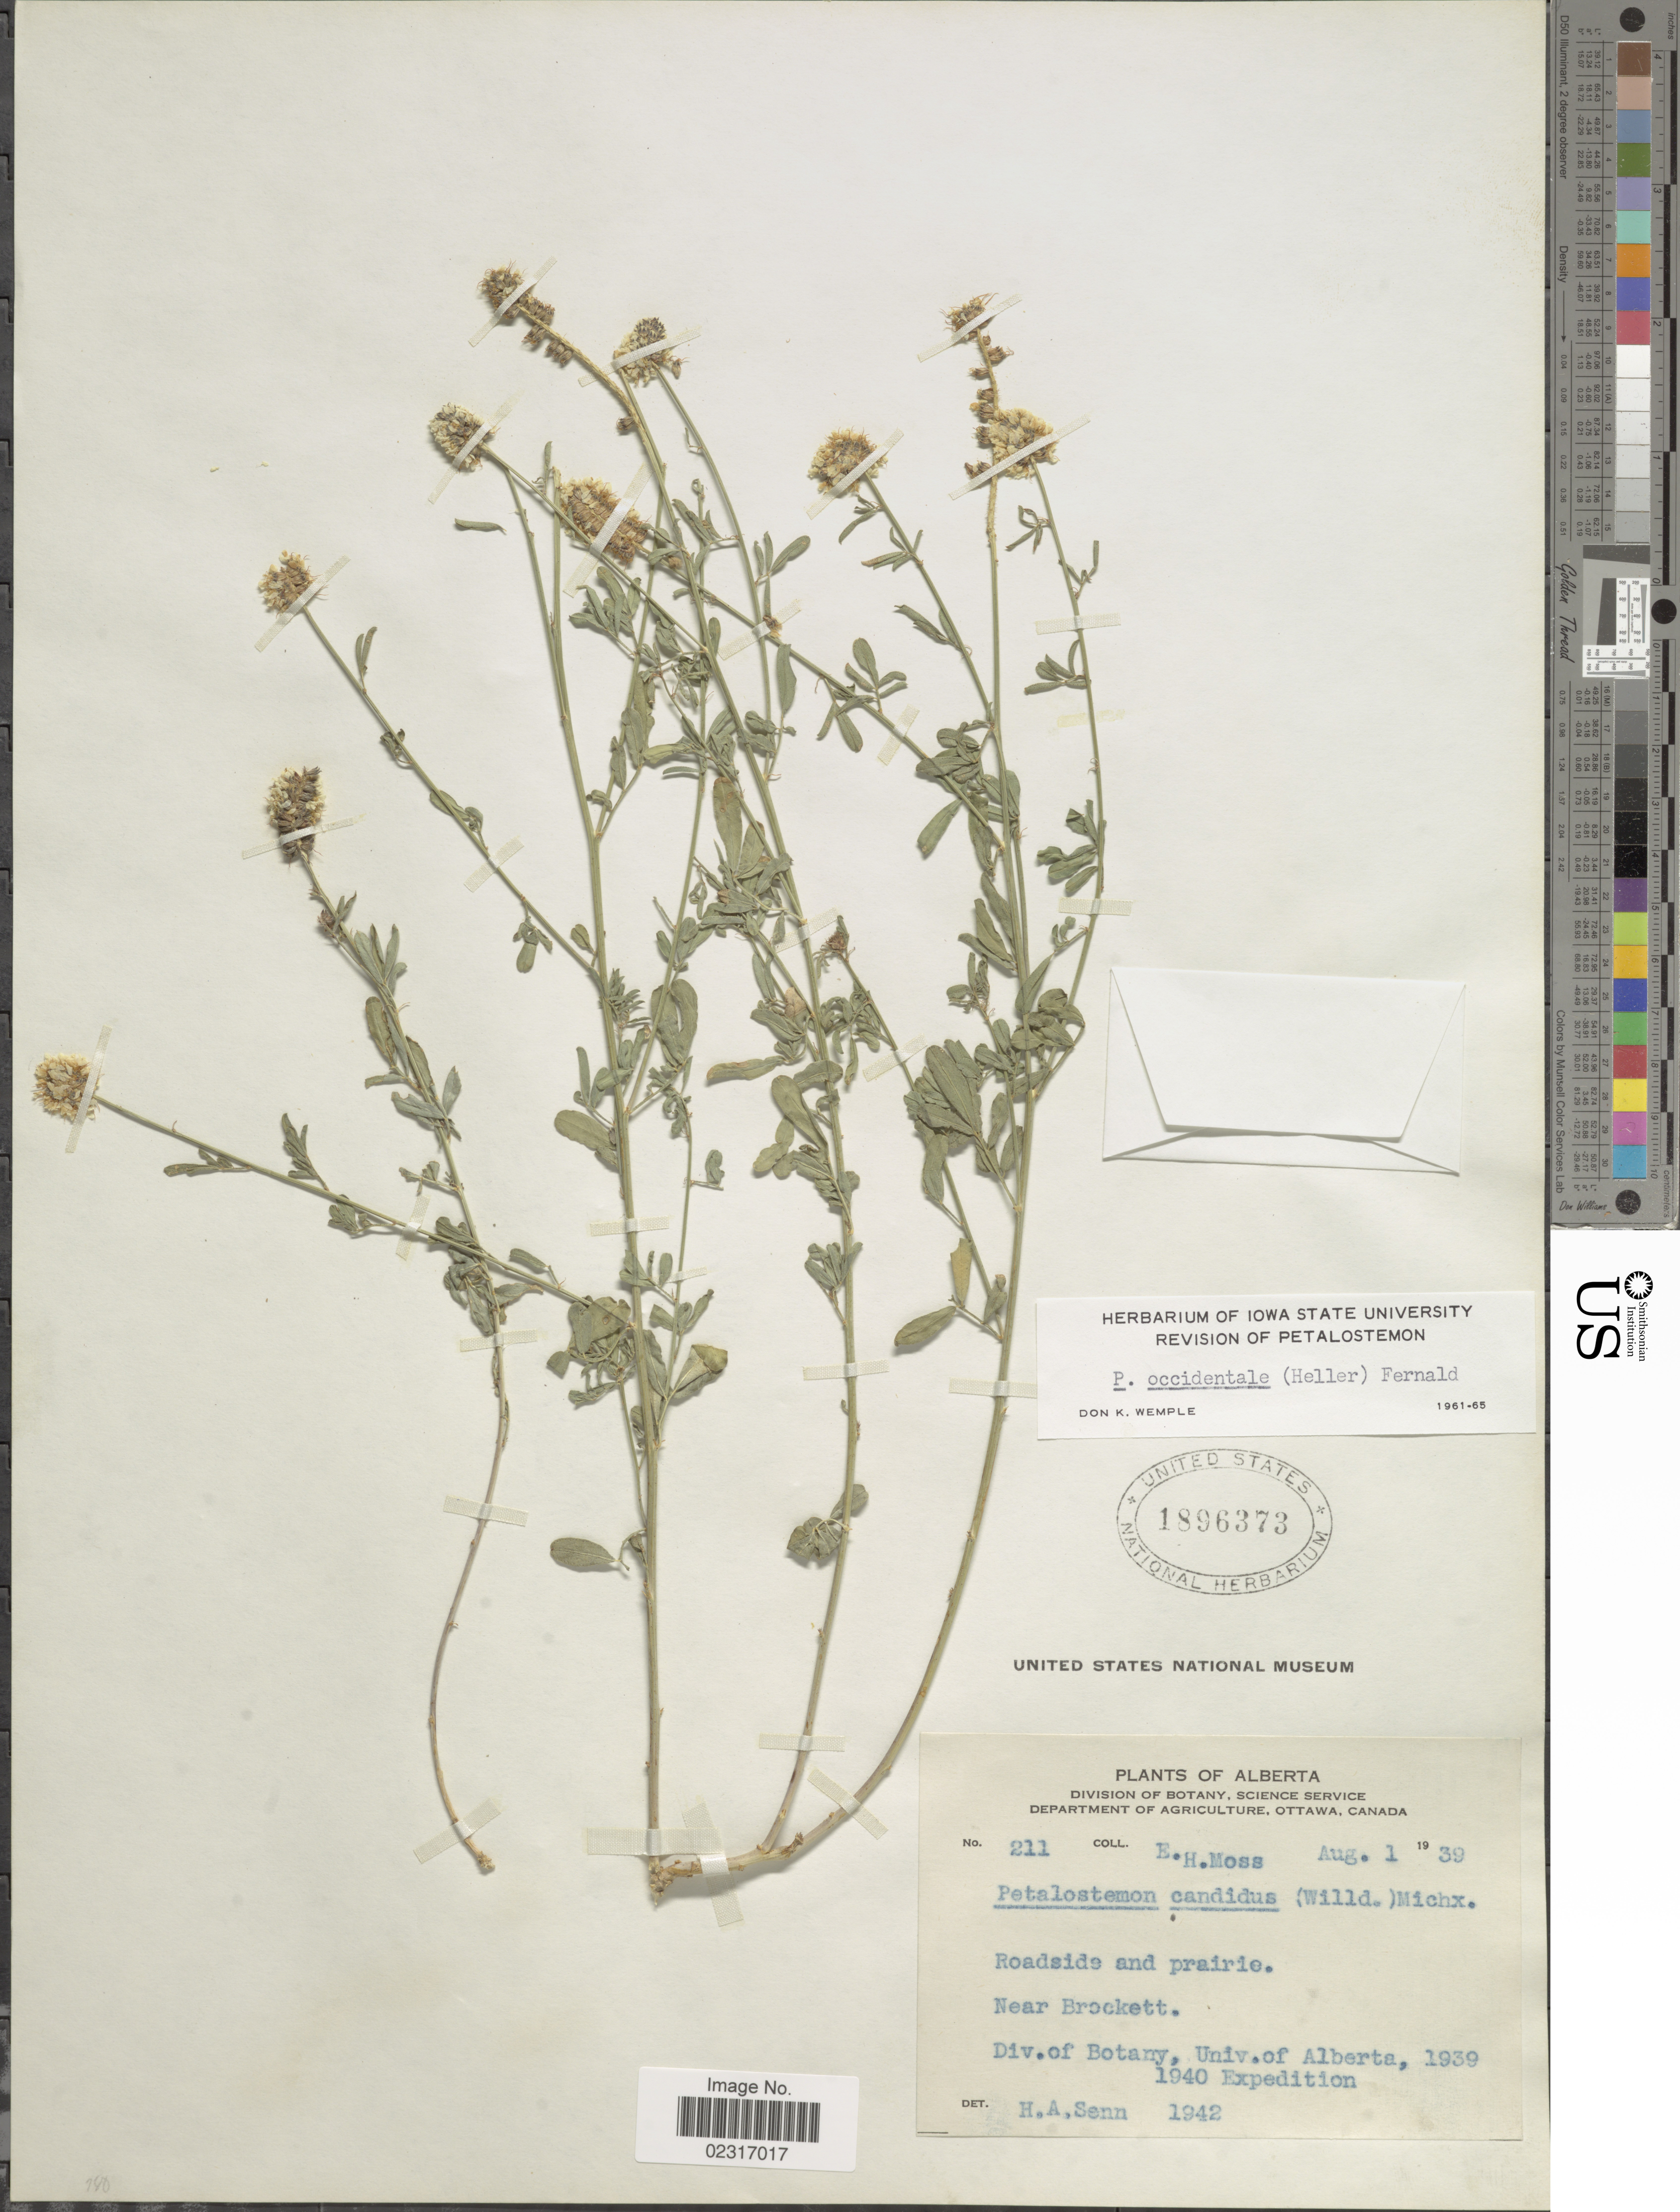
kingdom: Plantae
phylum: Tracheophyta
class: Magnoliopsida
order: Fabales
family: Fabaceae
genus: Dalea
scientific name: Dalea candida var. oligophylla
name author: (Torr) Shinners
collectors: E. Moss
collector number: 211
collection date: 1939-08-01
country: Canada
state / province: Alberta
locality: Roadside and prairie. Near Brockett.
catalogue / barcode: US 1896373